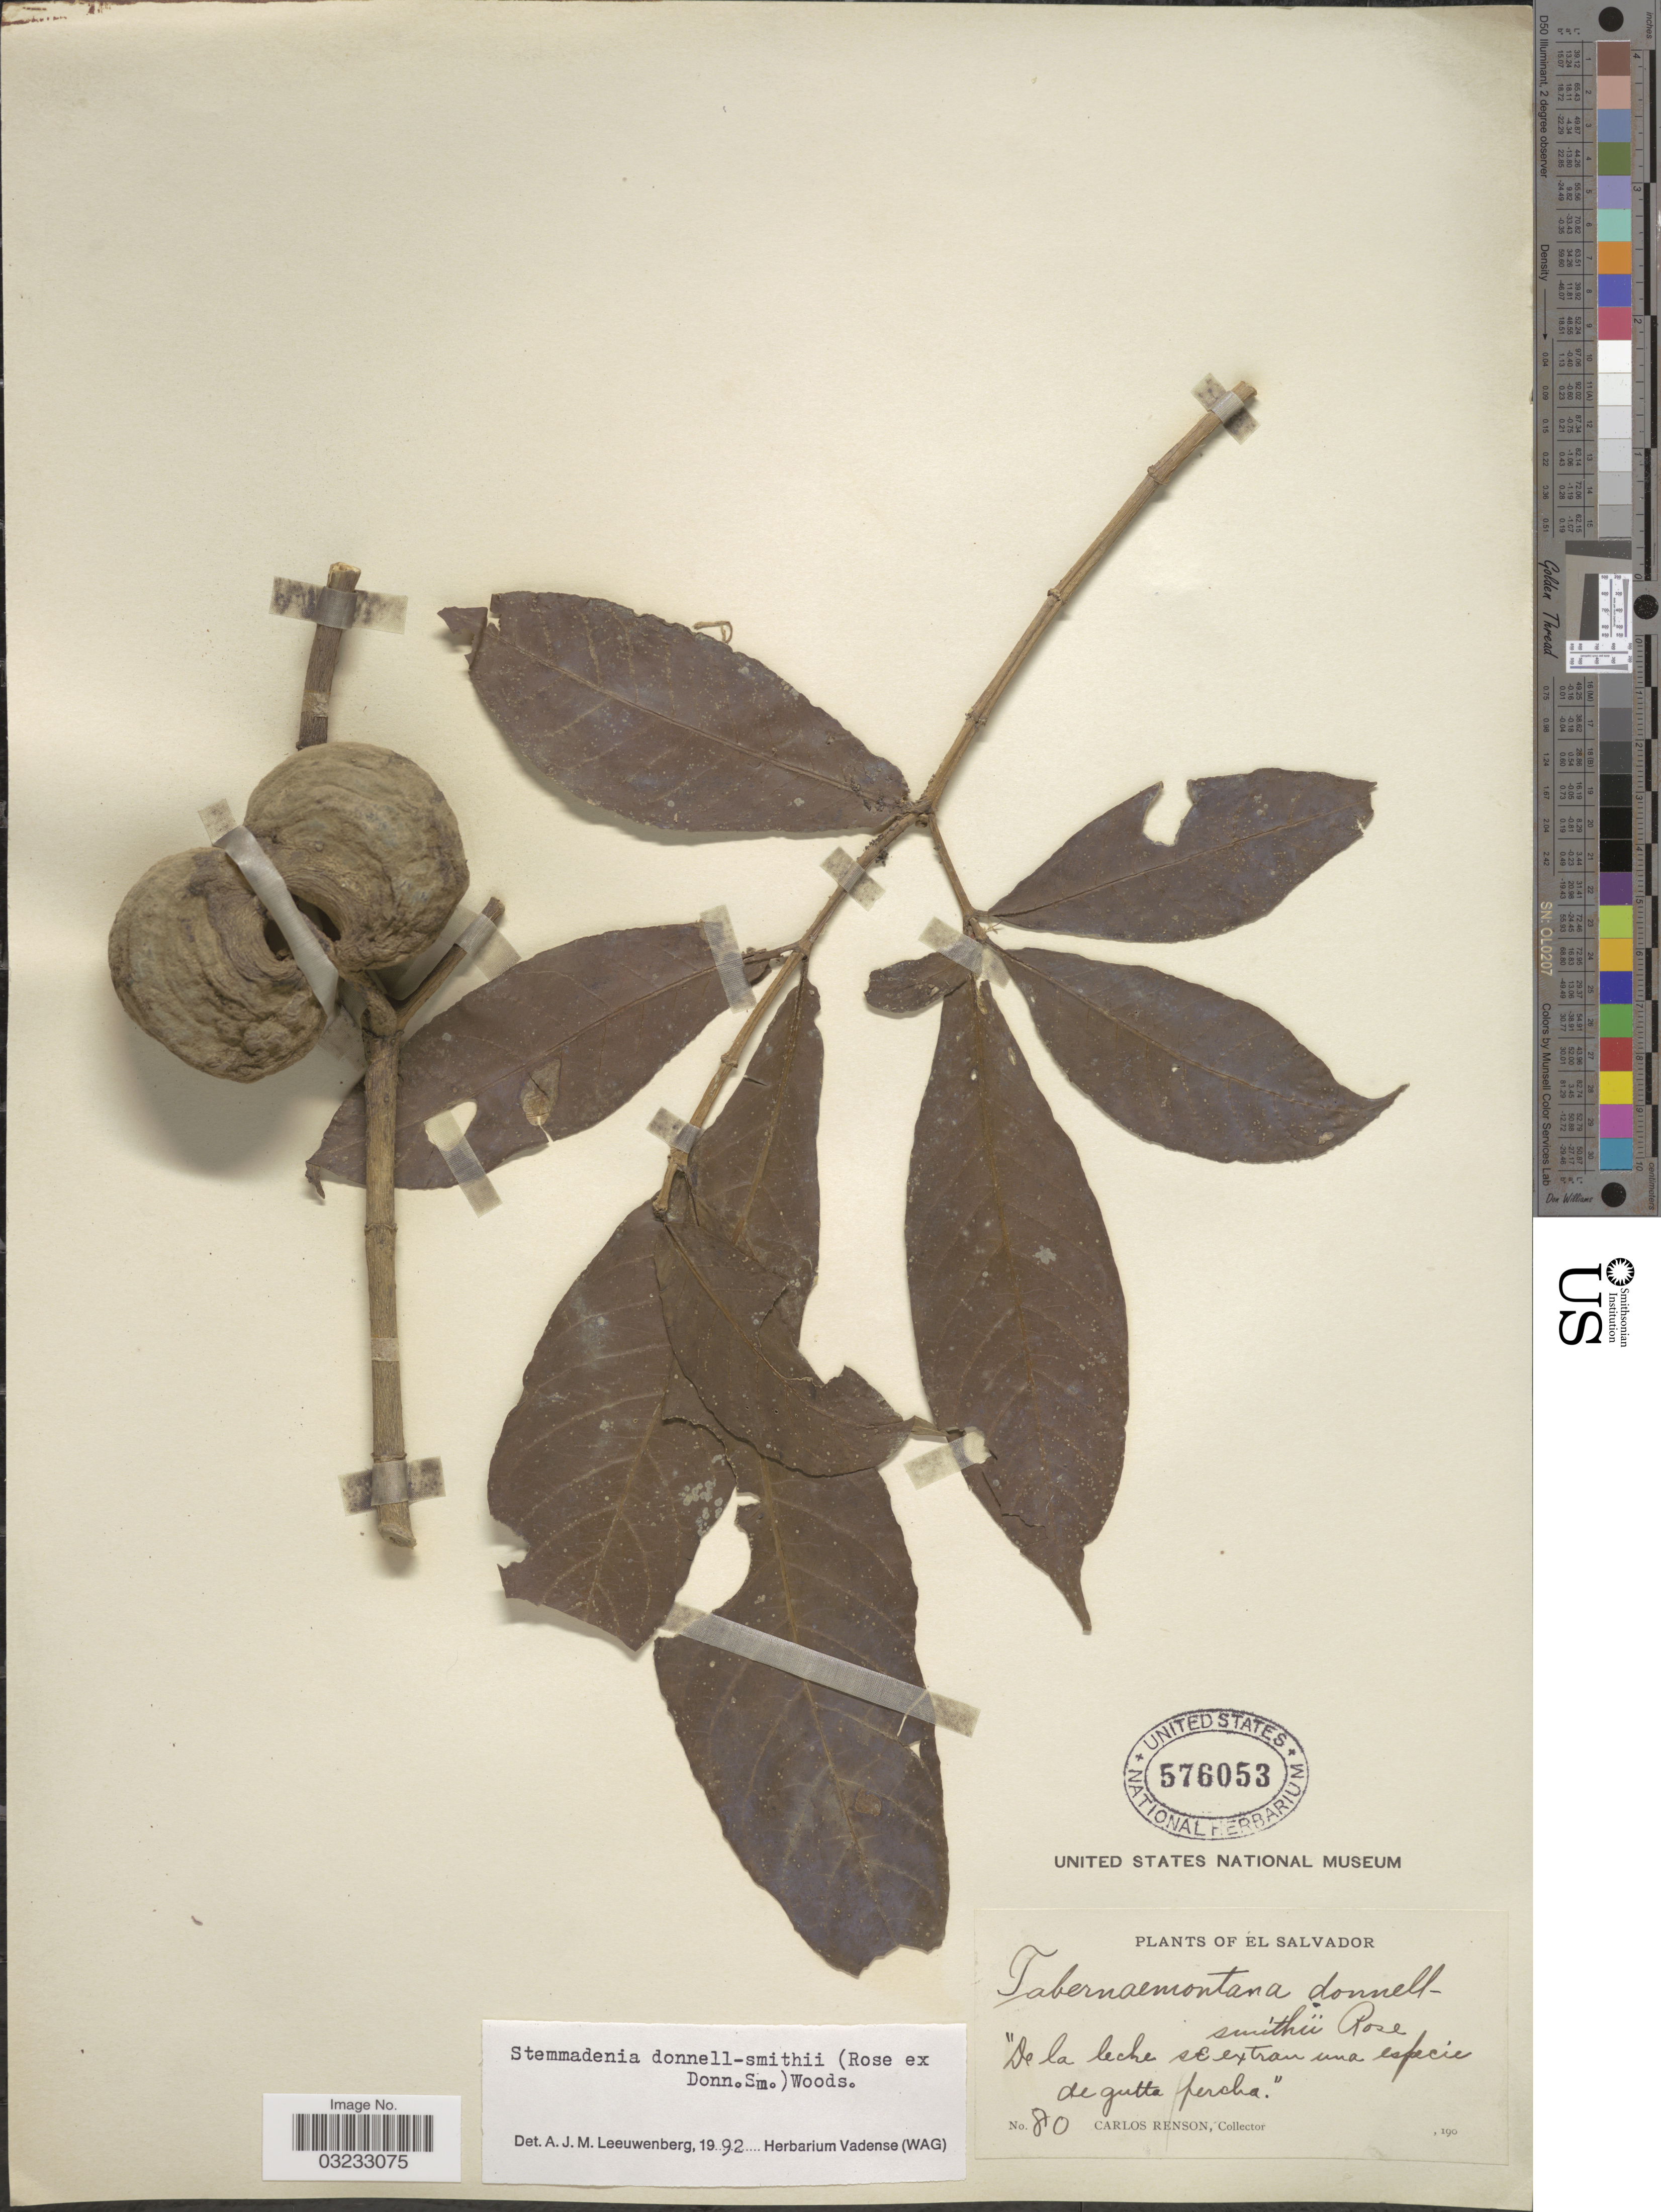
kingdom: Plantae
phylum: Tracheophyta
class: Magnoliopsida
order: Gentianales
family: Apocynaceae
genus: Stemmadenia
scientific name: Stemmadenia donnell-smithii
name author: (Rose ex Donn. Sm.) Woodson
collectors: C. Renson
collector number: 80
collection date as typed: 190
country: El Salvador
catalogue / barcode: US 576053